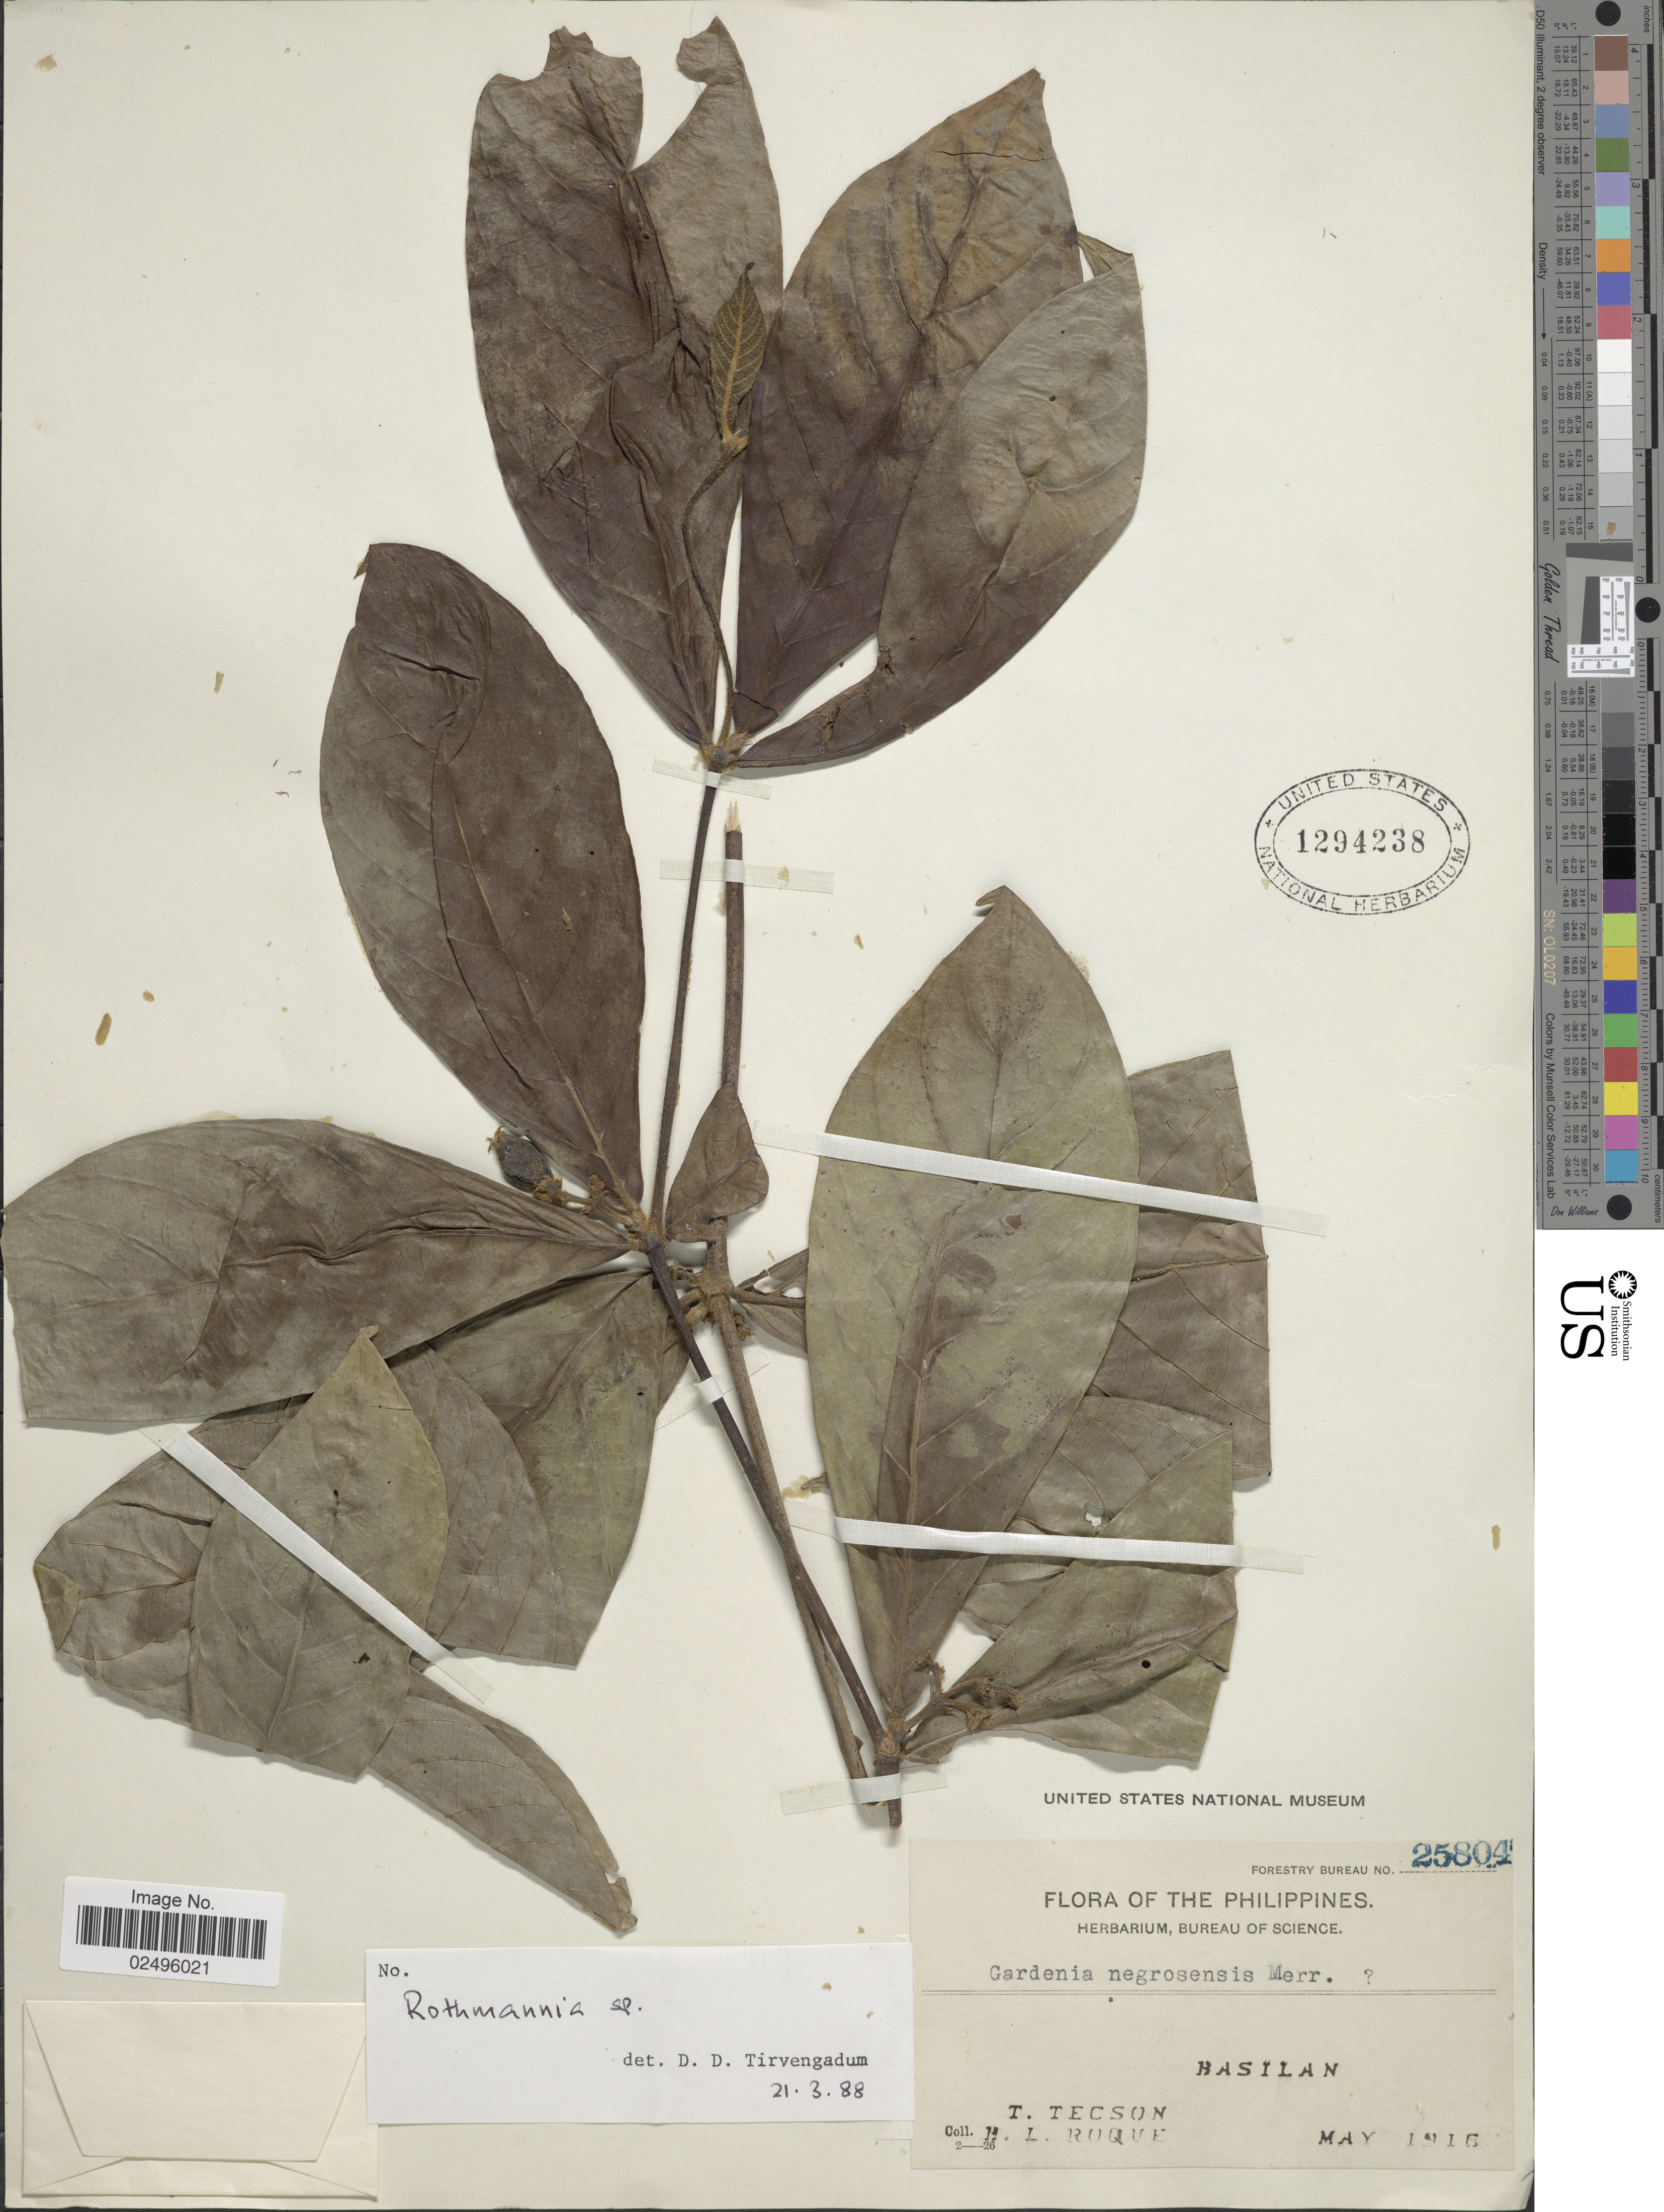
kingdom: Plantae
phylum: Tracheophyta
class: Magnoliopsida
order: Gentianales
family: Rubiaceae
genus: Rothmannia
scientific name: Rothmannia graciliflora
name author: (Merr.) J.T. Pereira & Ridsdale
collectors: T. Tecson & B. Roque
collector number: Forestry Bureau 25804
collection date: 1916-05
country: Philippines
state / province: Muslim Mindanao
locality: Basilan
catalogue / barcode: US 1294238